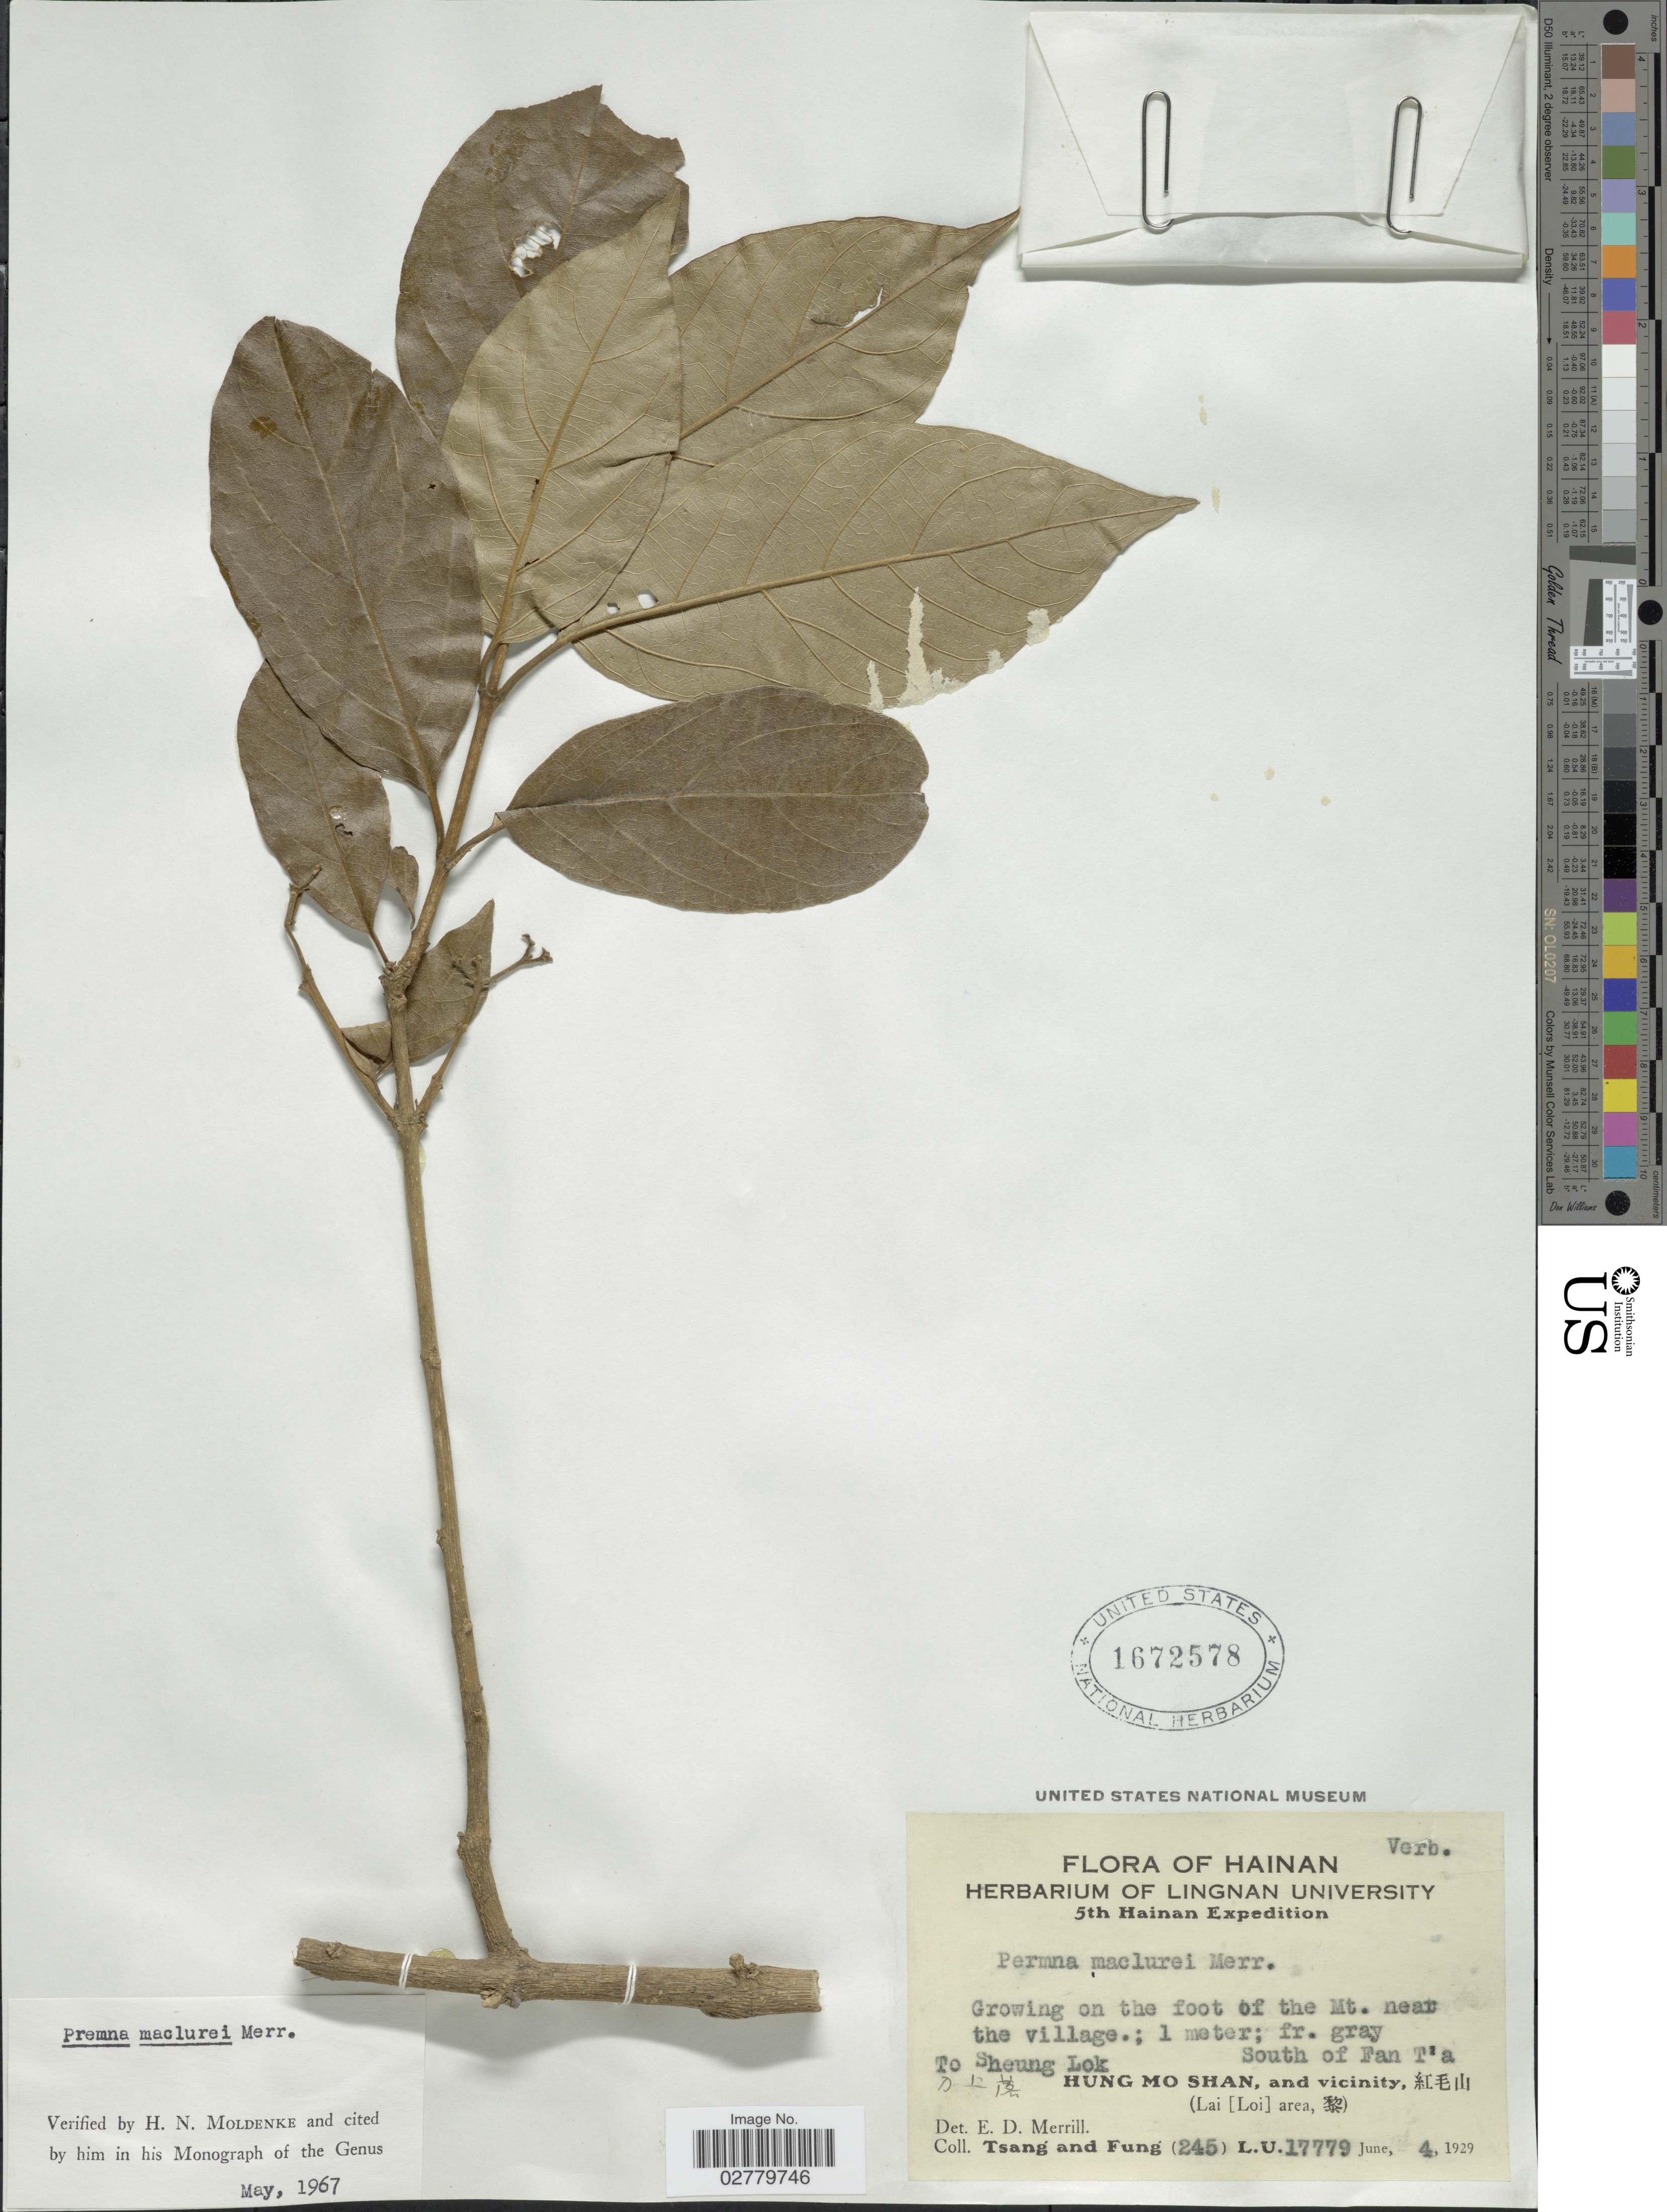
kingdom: Plantae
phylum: Tracheophyta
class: Magnoliopsida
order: Lamiales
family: Lamiaceae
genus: Premna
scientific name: Premna maclurei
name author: Merr.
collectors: -. T'sang & Fung, --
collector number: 245L.U.17779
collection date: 1929-06-04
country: China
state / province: Hainan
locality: Growing on the foot of the Mt. near the village. To Sheung Lok. South of Fan T'a. Hung Mo Shan, and vicinity (Lai [Loi] area).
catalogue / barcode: US 1672578